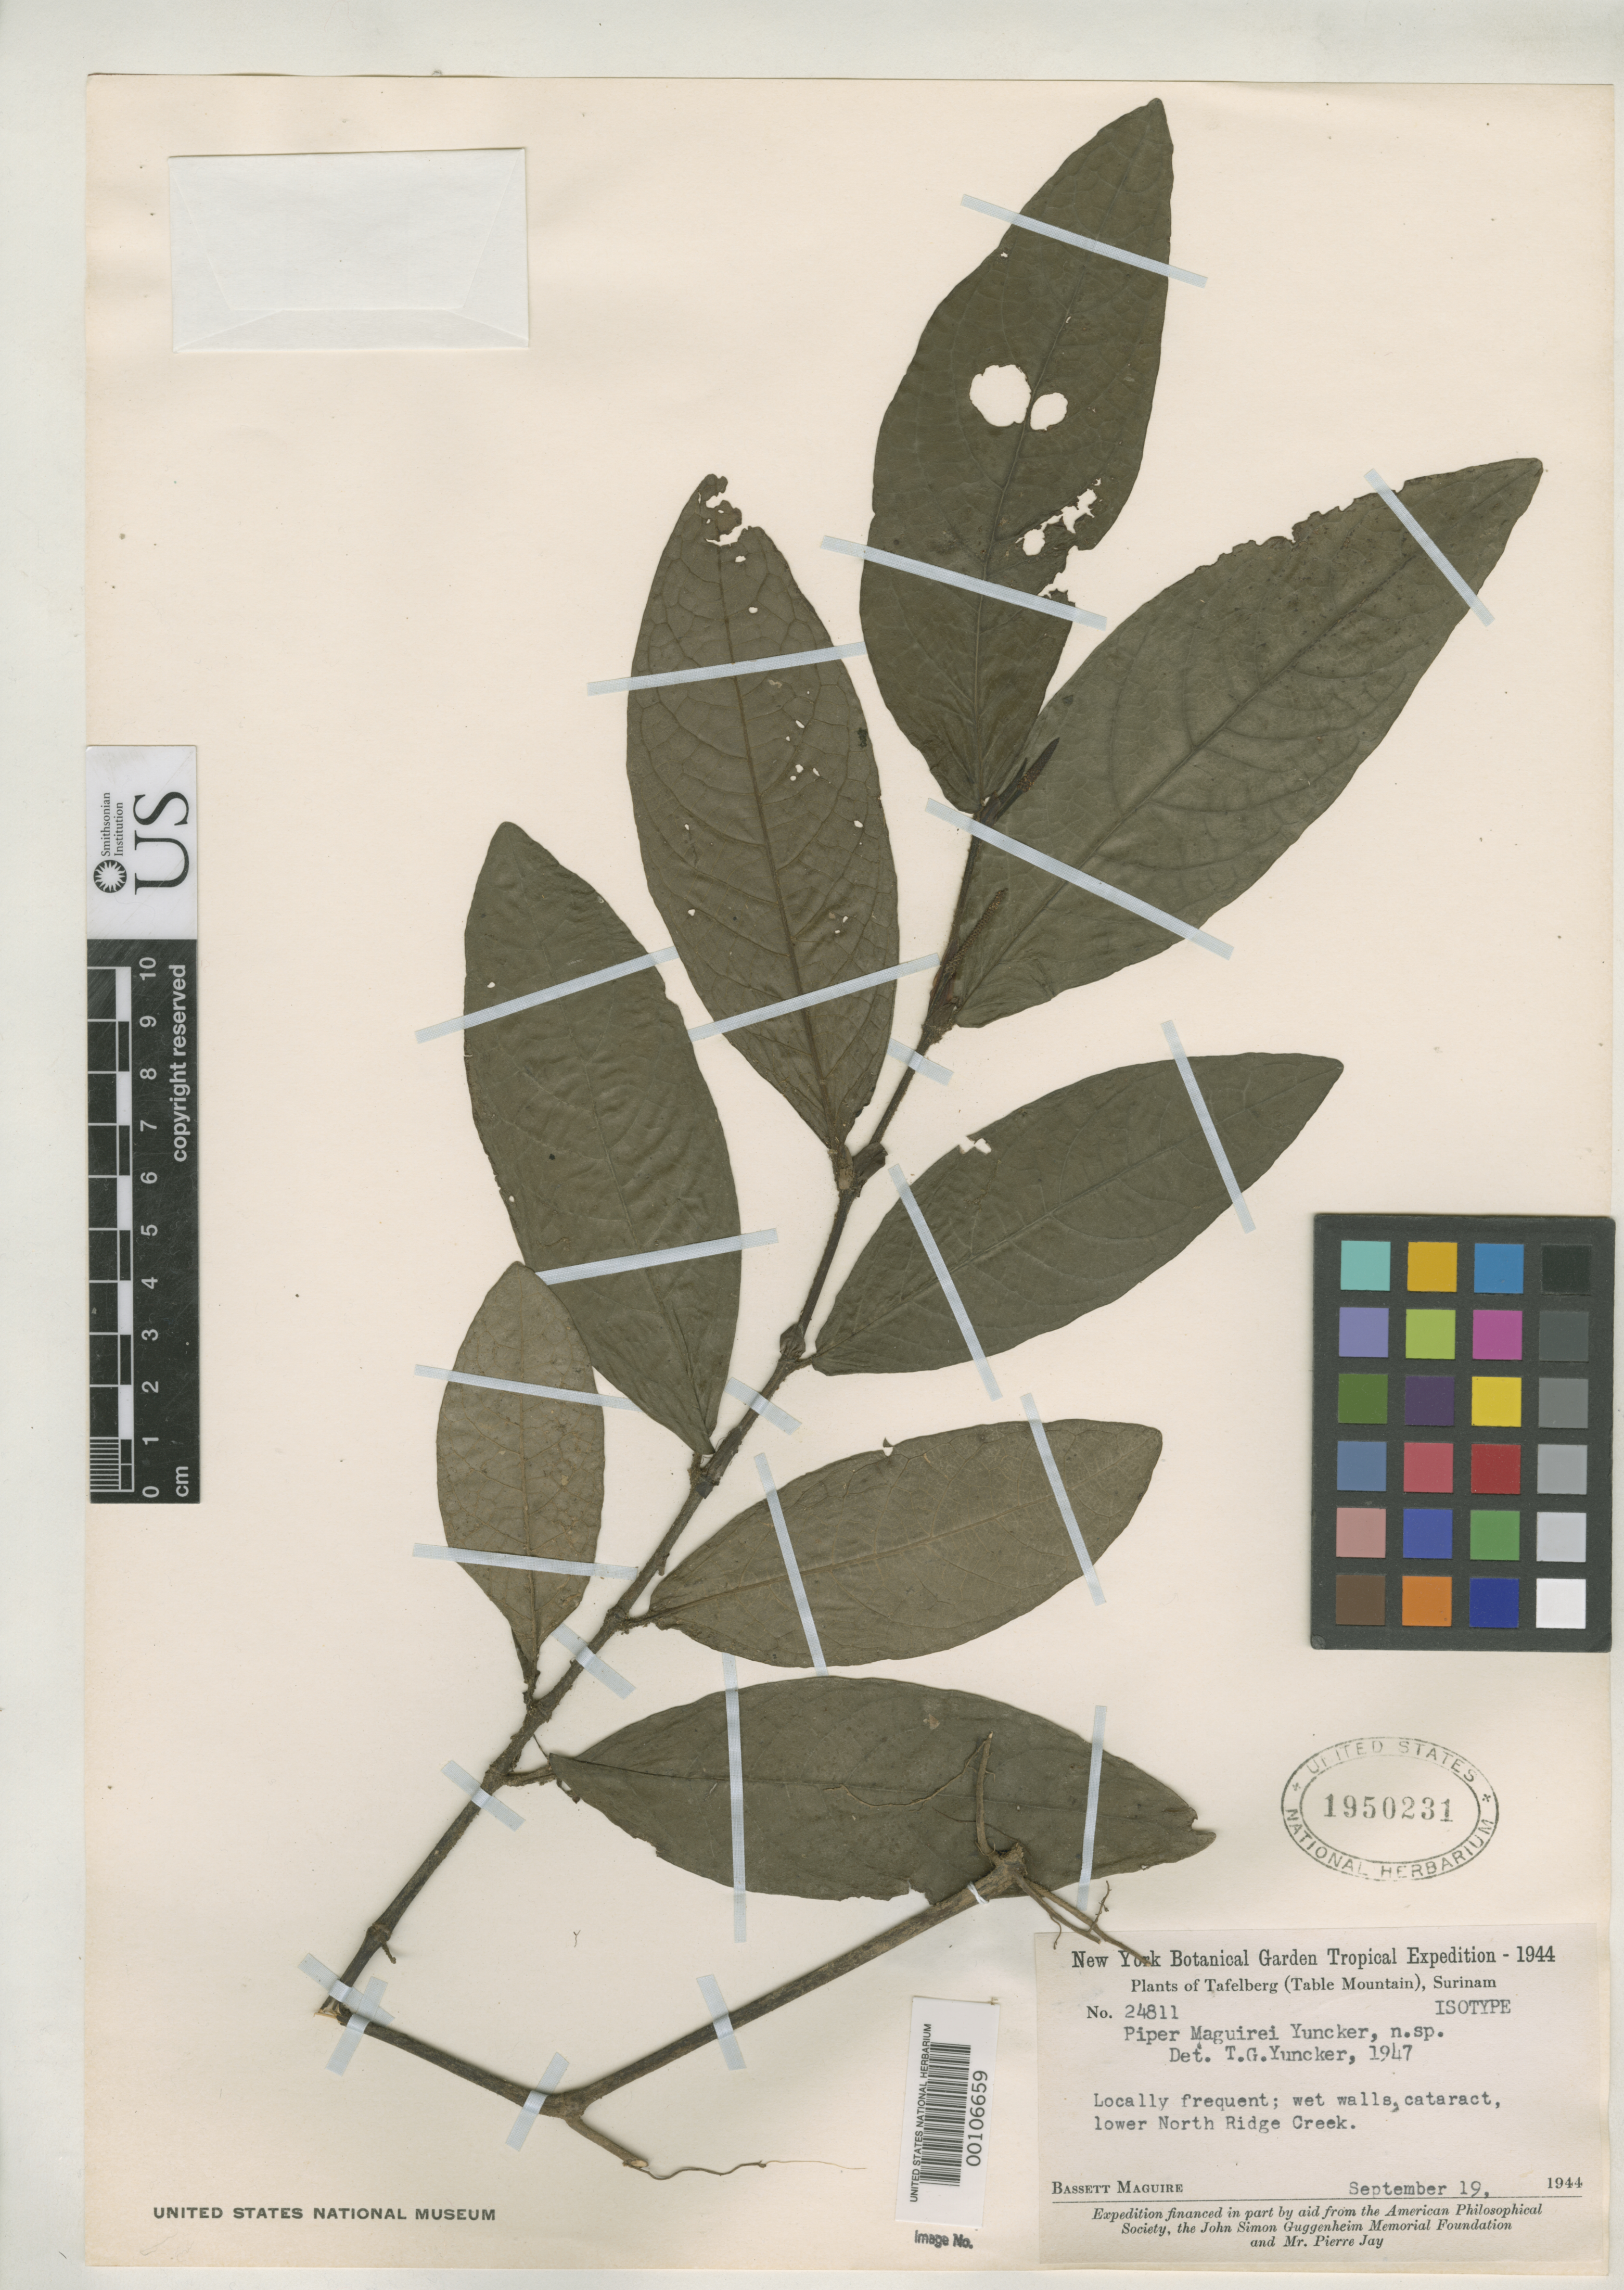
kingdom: Plantae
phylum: Tracheophyta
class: Magnoliopsida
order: Piperales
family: Piperaceae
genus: Piper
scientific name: Piper maguirei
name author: Yunck.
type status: Isotype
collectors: B. Maguire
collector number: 24811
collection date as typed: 19 Sep 1944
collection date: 1944-09-19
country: Suriname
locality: North Ridge Creek, Tafelberg.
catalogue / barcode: US 1950231